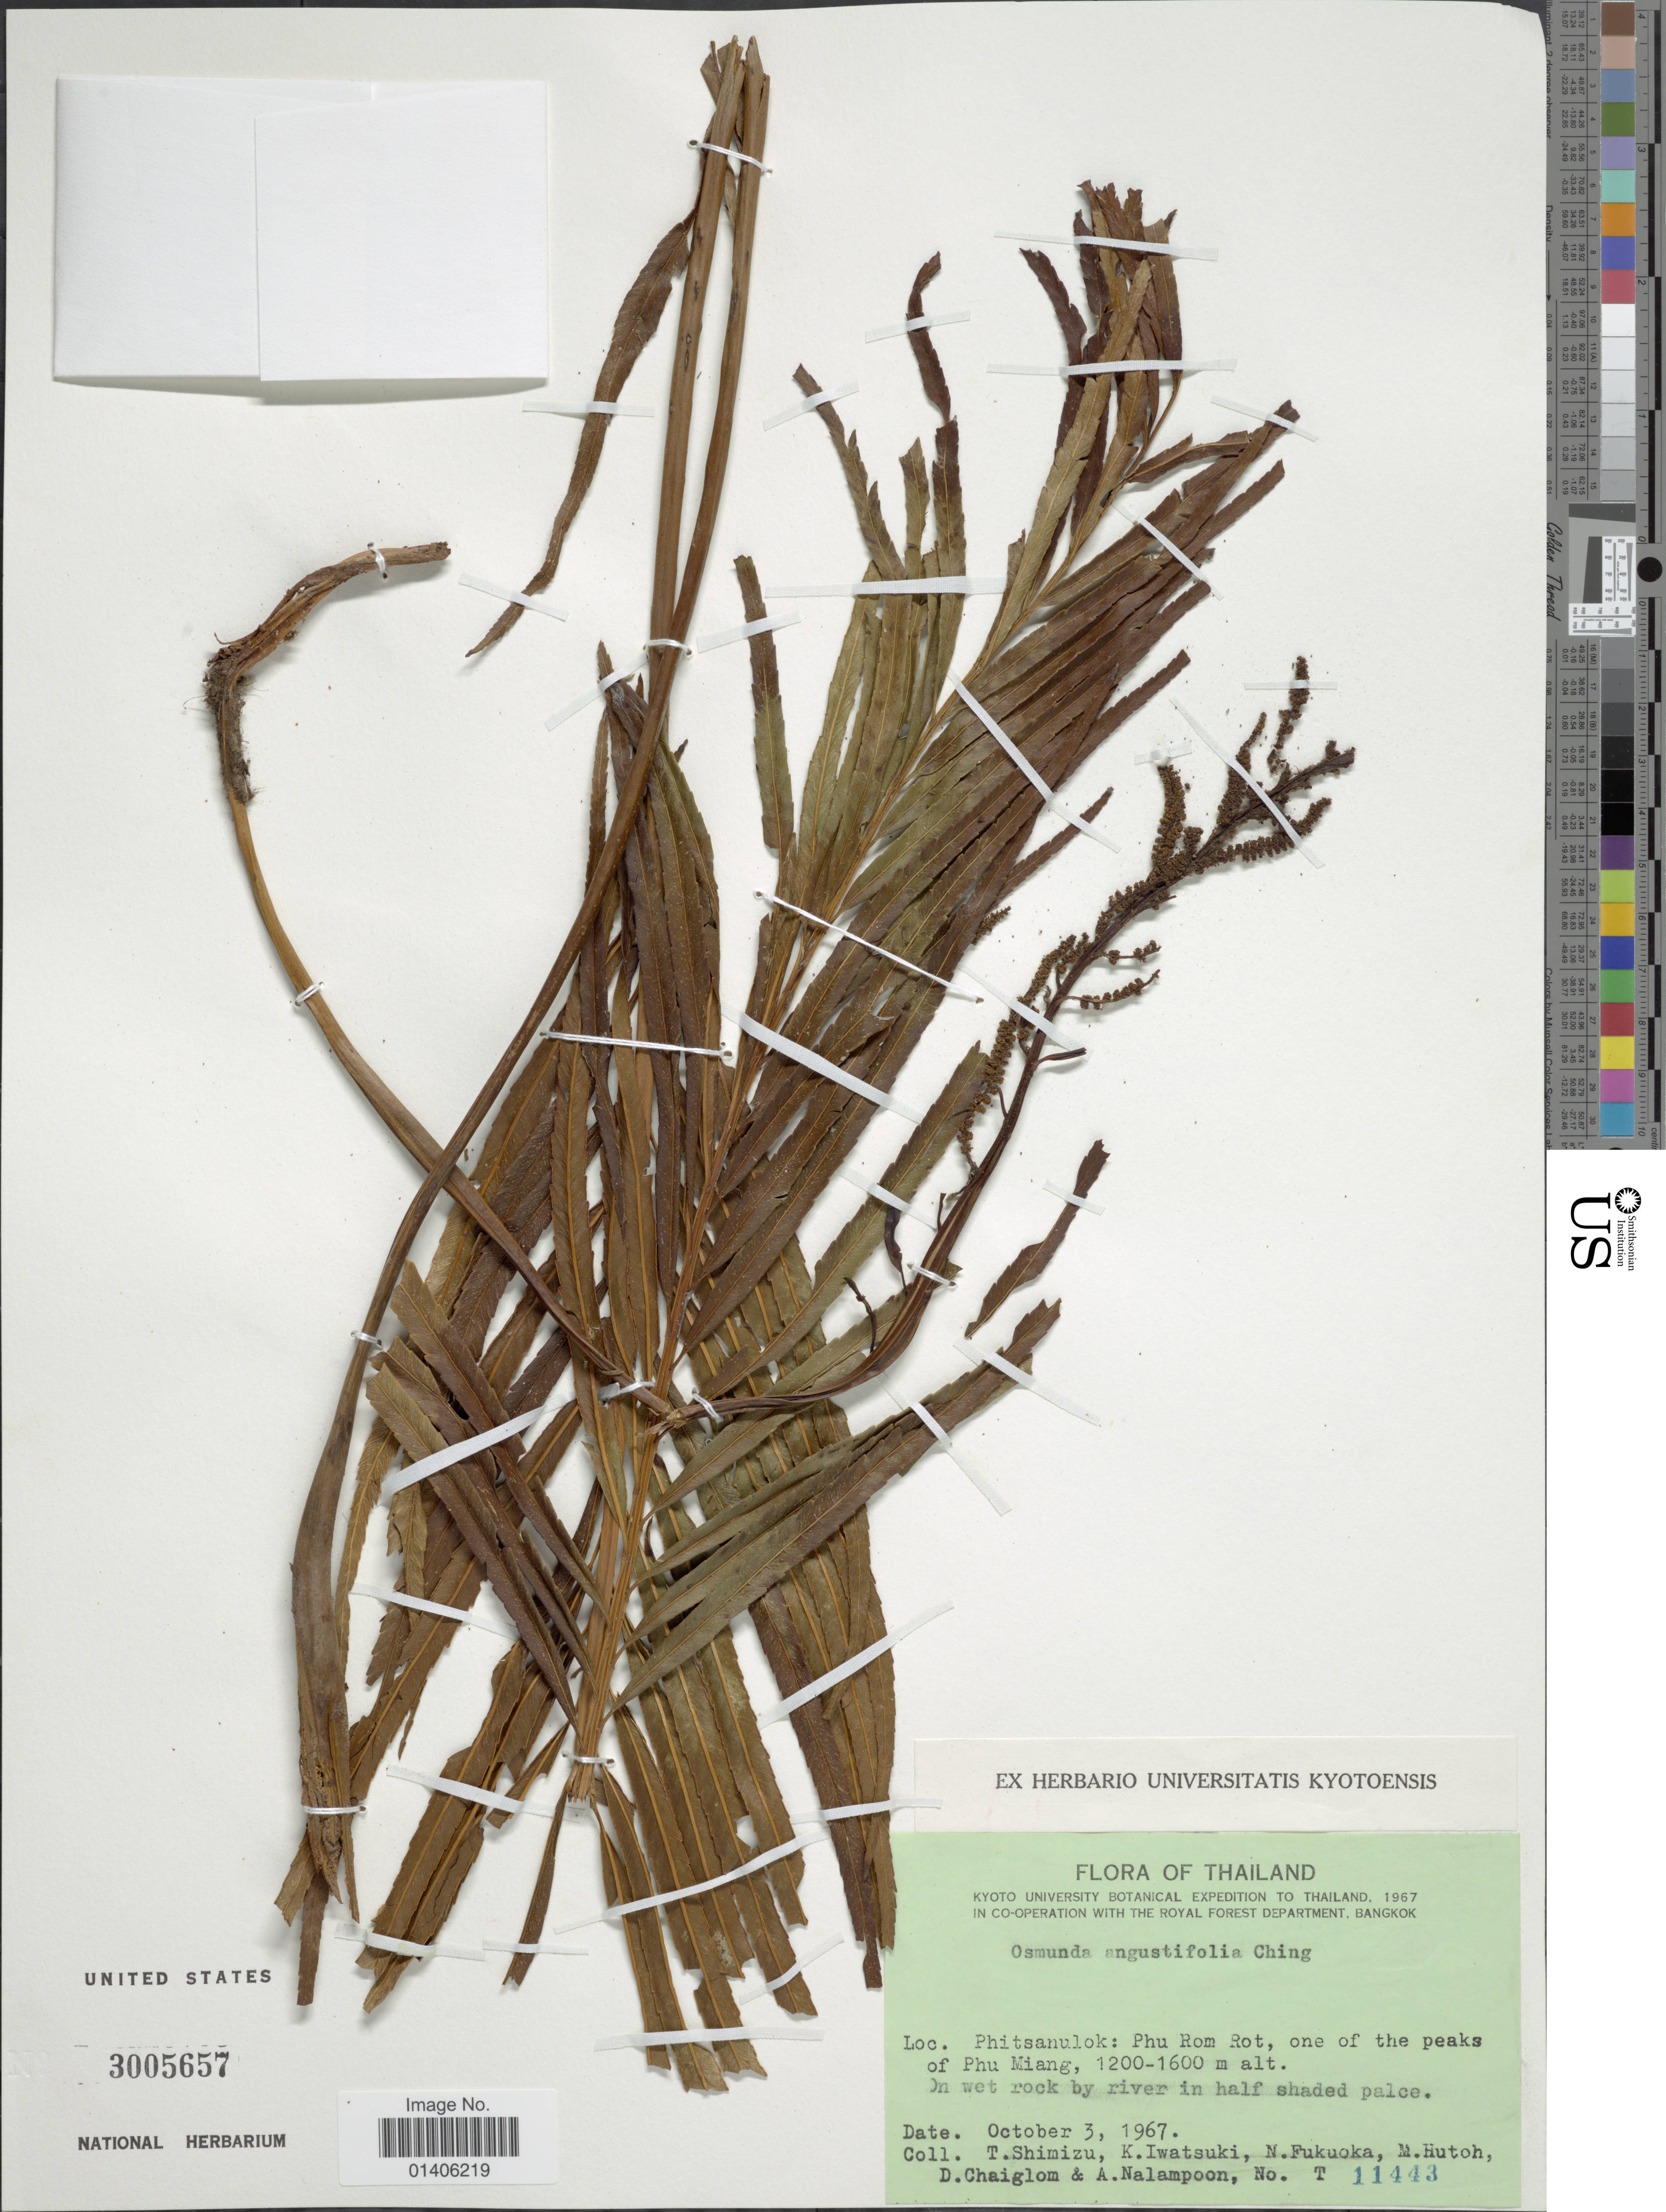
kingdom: Plantae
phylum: Tracheophyta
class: Polypodiopsida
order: Osmundales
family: Osmundaceae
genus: Osmunda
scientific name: Osmunda bromeliifolia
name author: (C. Presl) Copel.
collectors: T. Shimizu, K. Iwatsuki, N. Fukuoka, M. Hutoh & et al.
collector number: T 11443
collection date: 1967-10-03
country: Thailand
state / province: Phitsanulok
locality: Phu Rom Rot, on e of the peaks of Phu Miang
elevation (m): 1200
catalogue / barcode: US 3005657